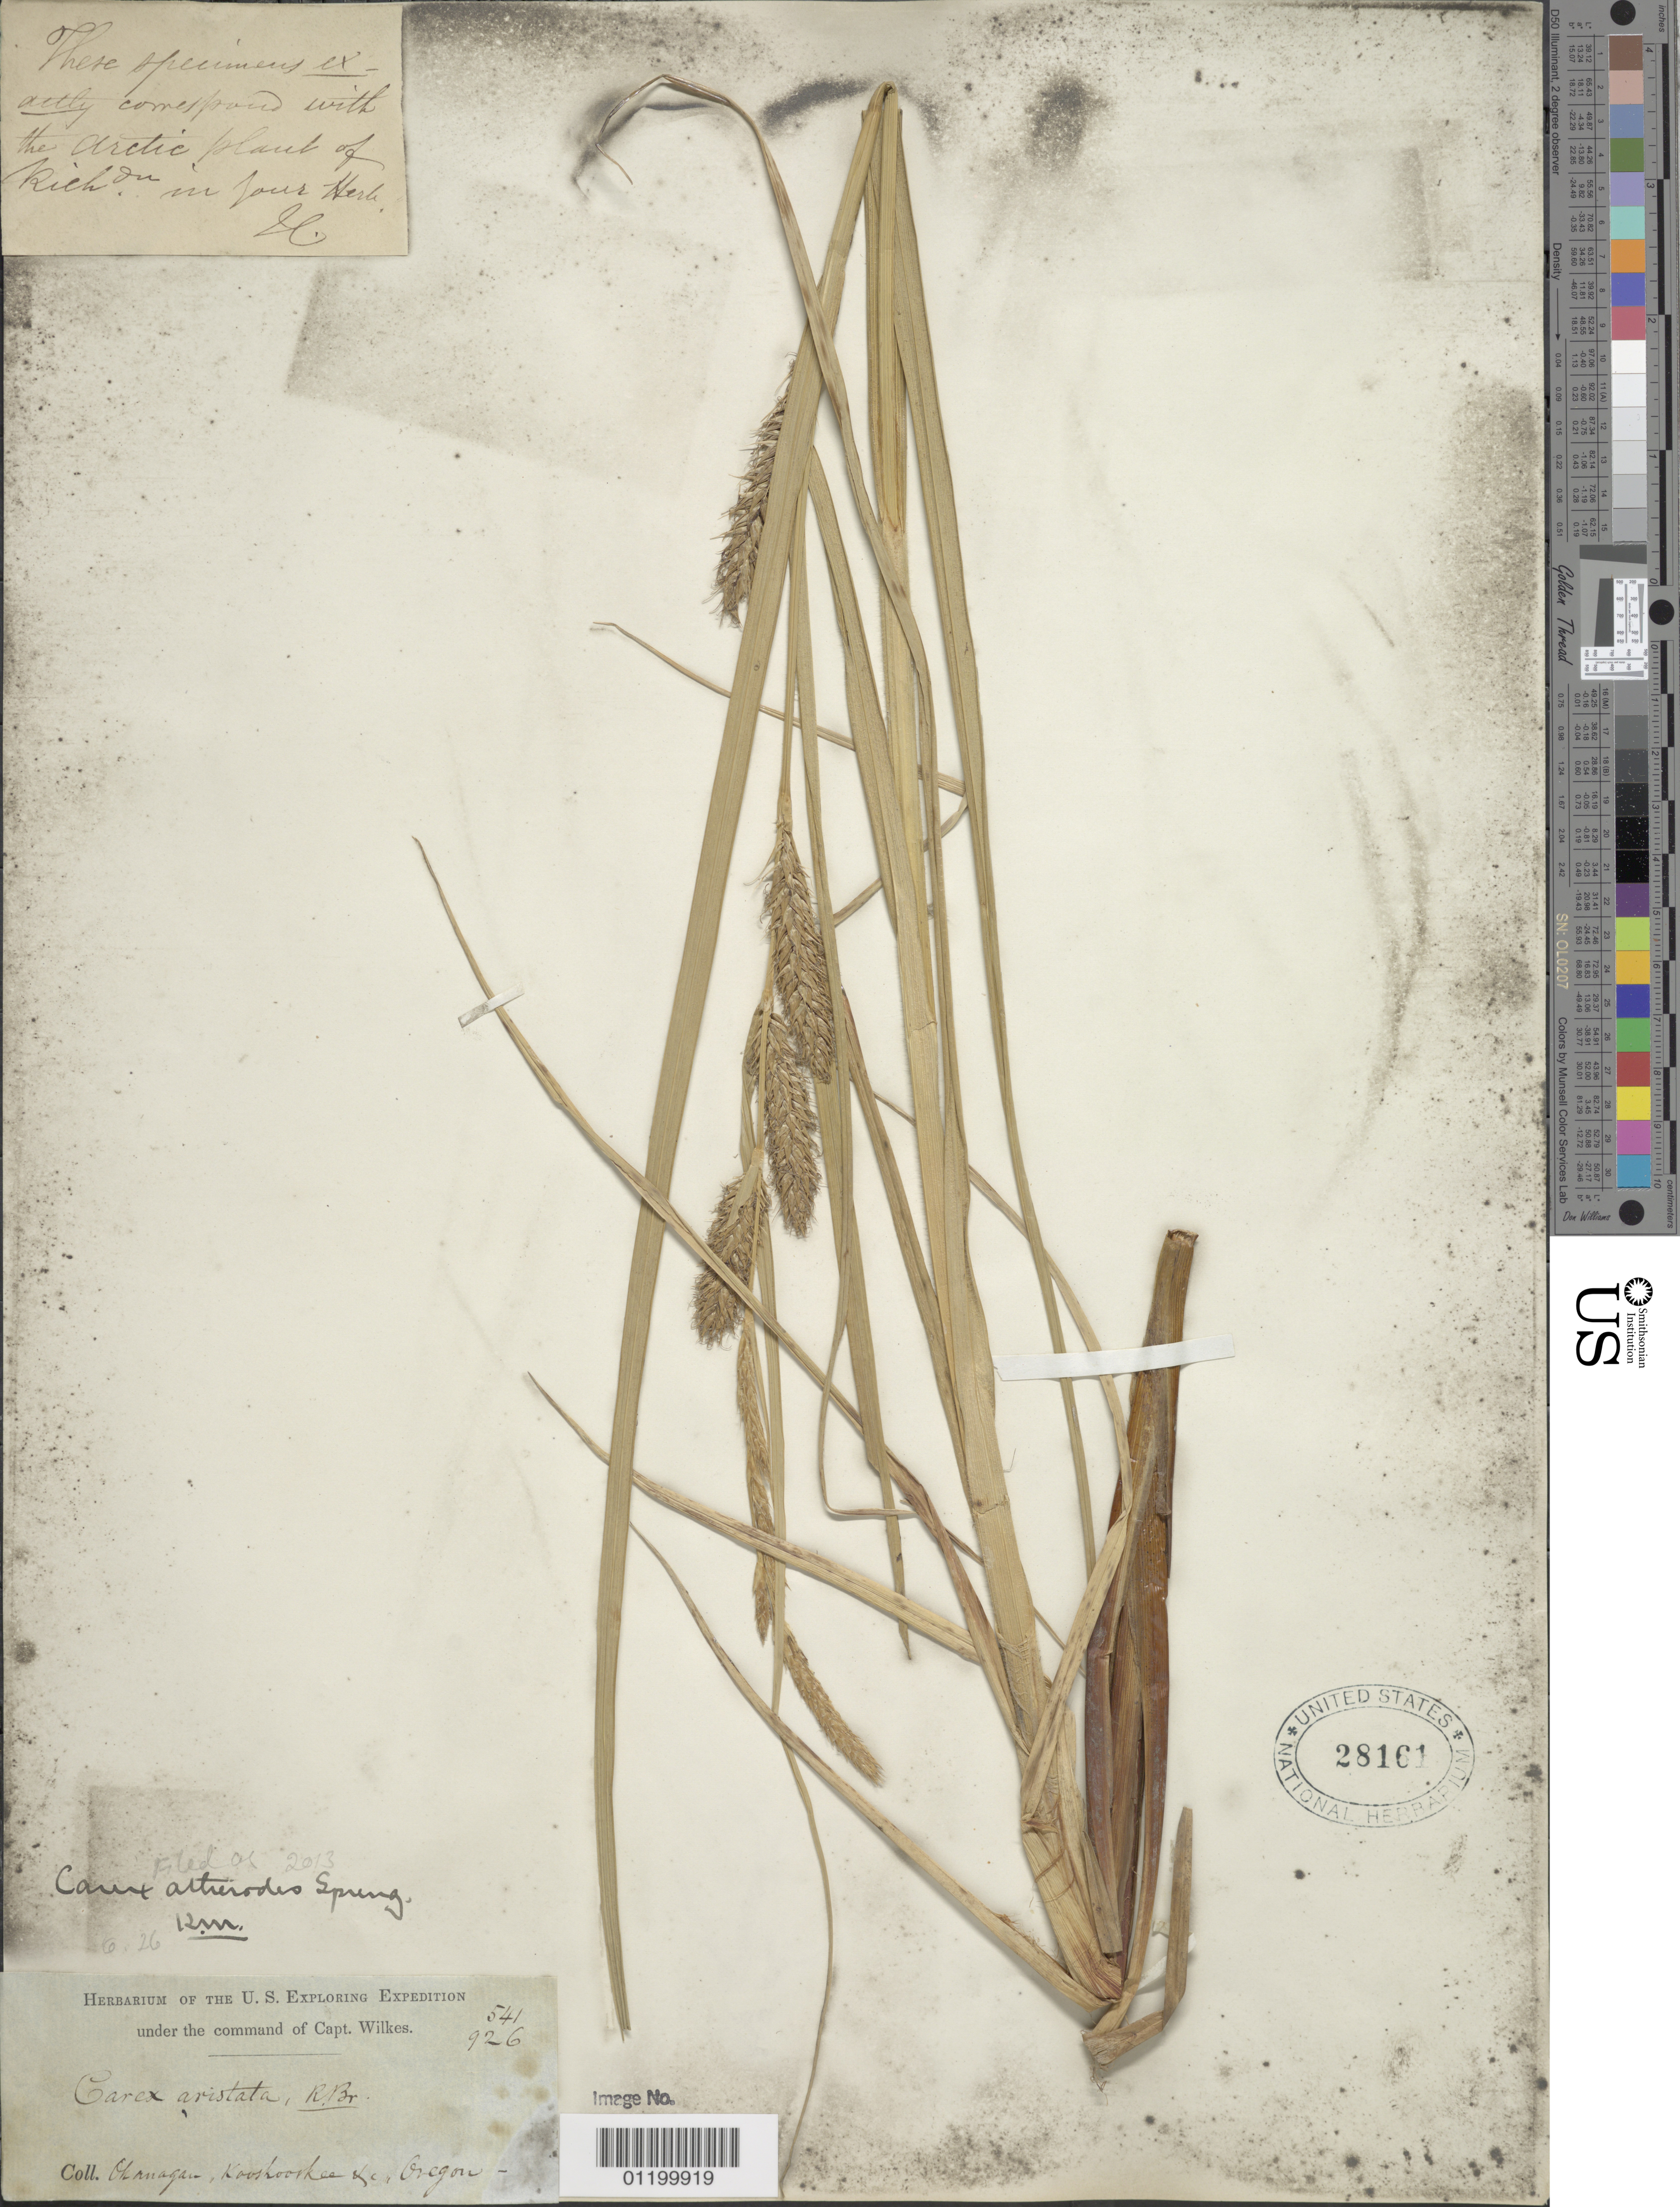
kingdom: Plantae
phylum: Tracheophyta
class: Liliopsida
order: Poales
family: Cyperaceae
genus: Carex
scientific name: Carex atherodes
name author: Spreng.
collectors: Wilkes Explor. Exped.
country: United States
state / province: Oregon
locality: Kooskooskee Lc.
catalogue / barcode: US 28161